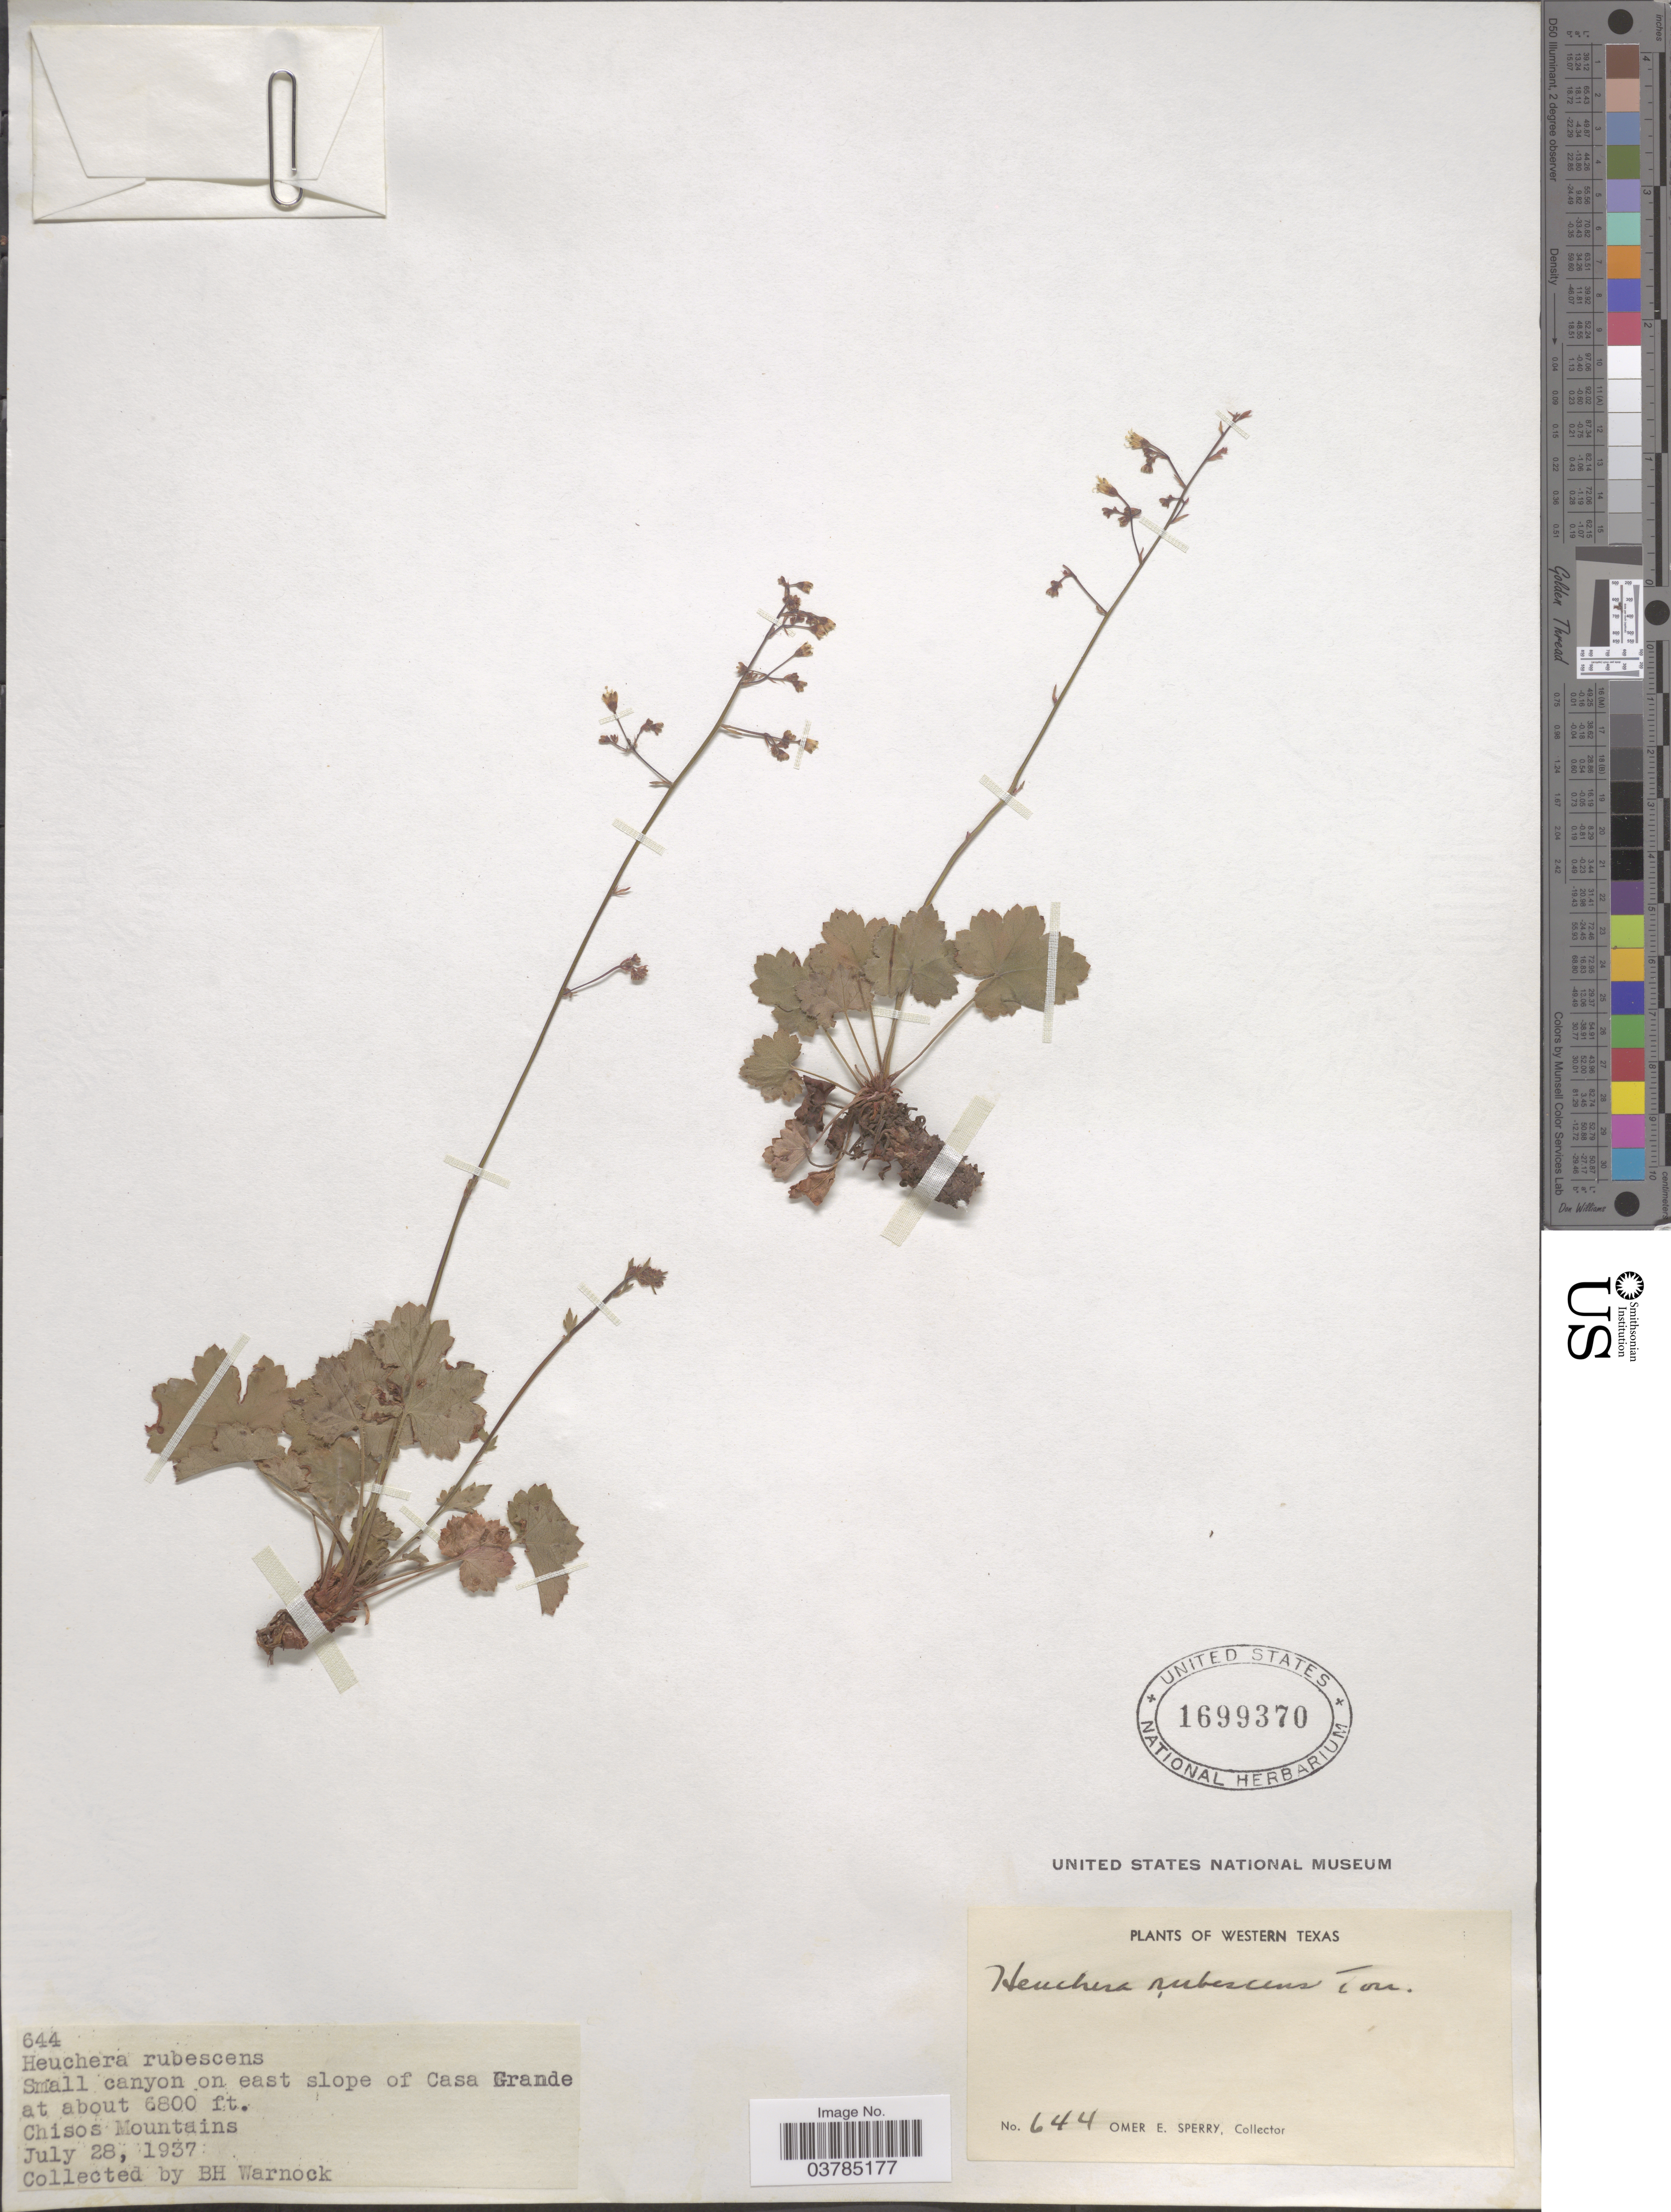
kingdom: Plantae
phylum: Tracheophyta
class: Magnoliopsida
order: Saxifragales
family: Saxifragaceae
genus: Heuchera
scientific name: Heuchera rubescens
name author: Torr.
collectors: O. E. Sperry & B. H. Warnock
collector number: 644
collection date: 1937-07-28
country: United States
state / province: Texas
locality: Western Texas. Small canyon on east slope of Casa Grande. Chisos Mountains.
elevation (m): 2073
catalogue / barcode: US 1699370